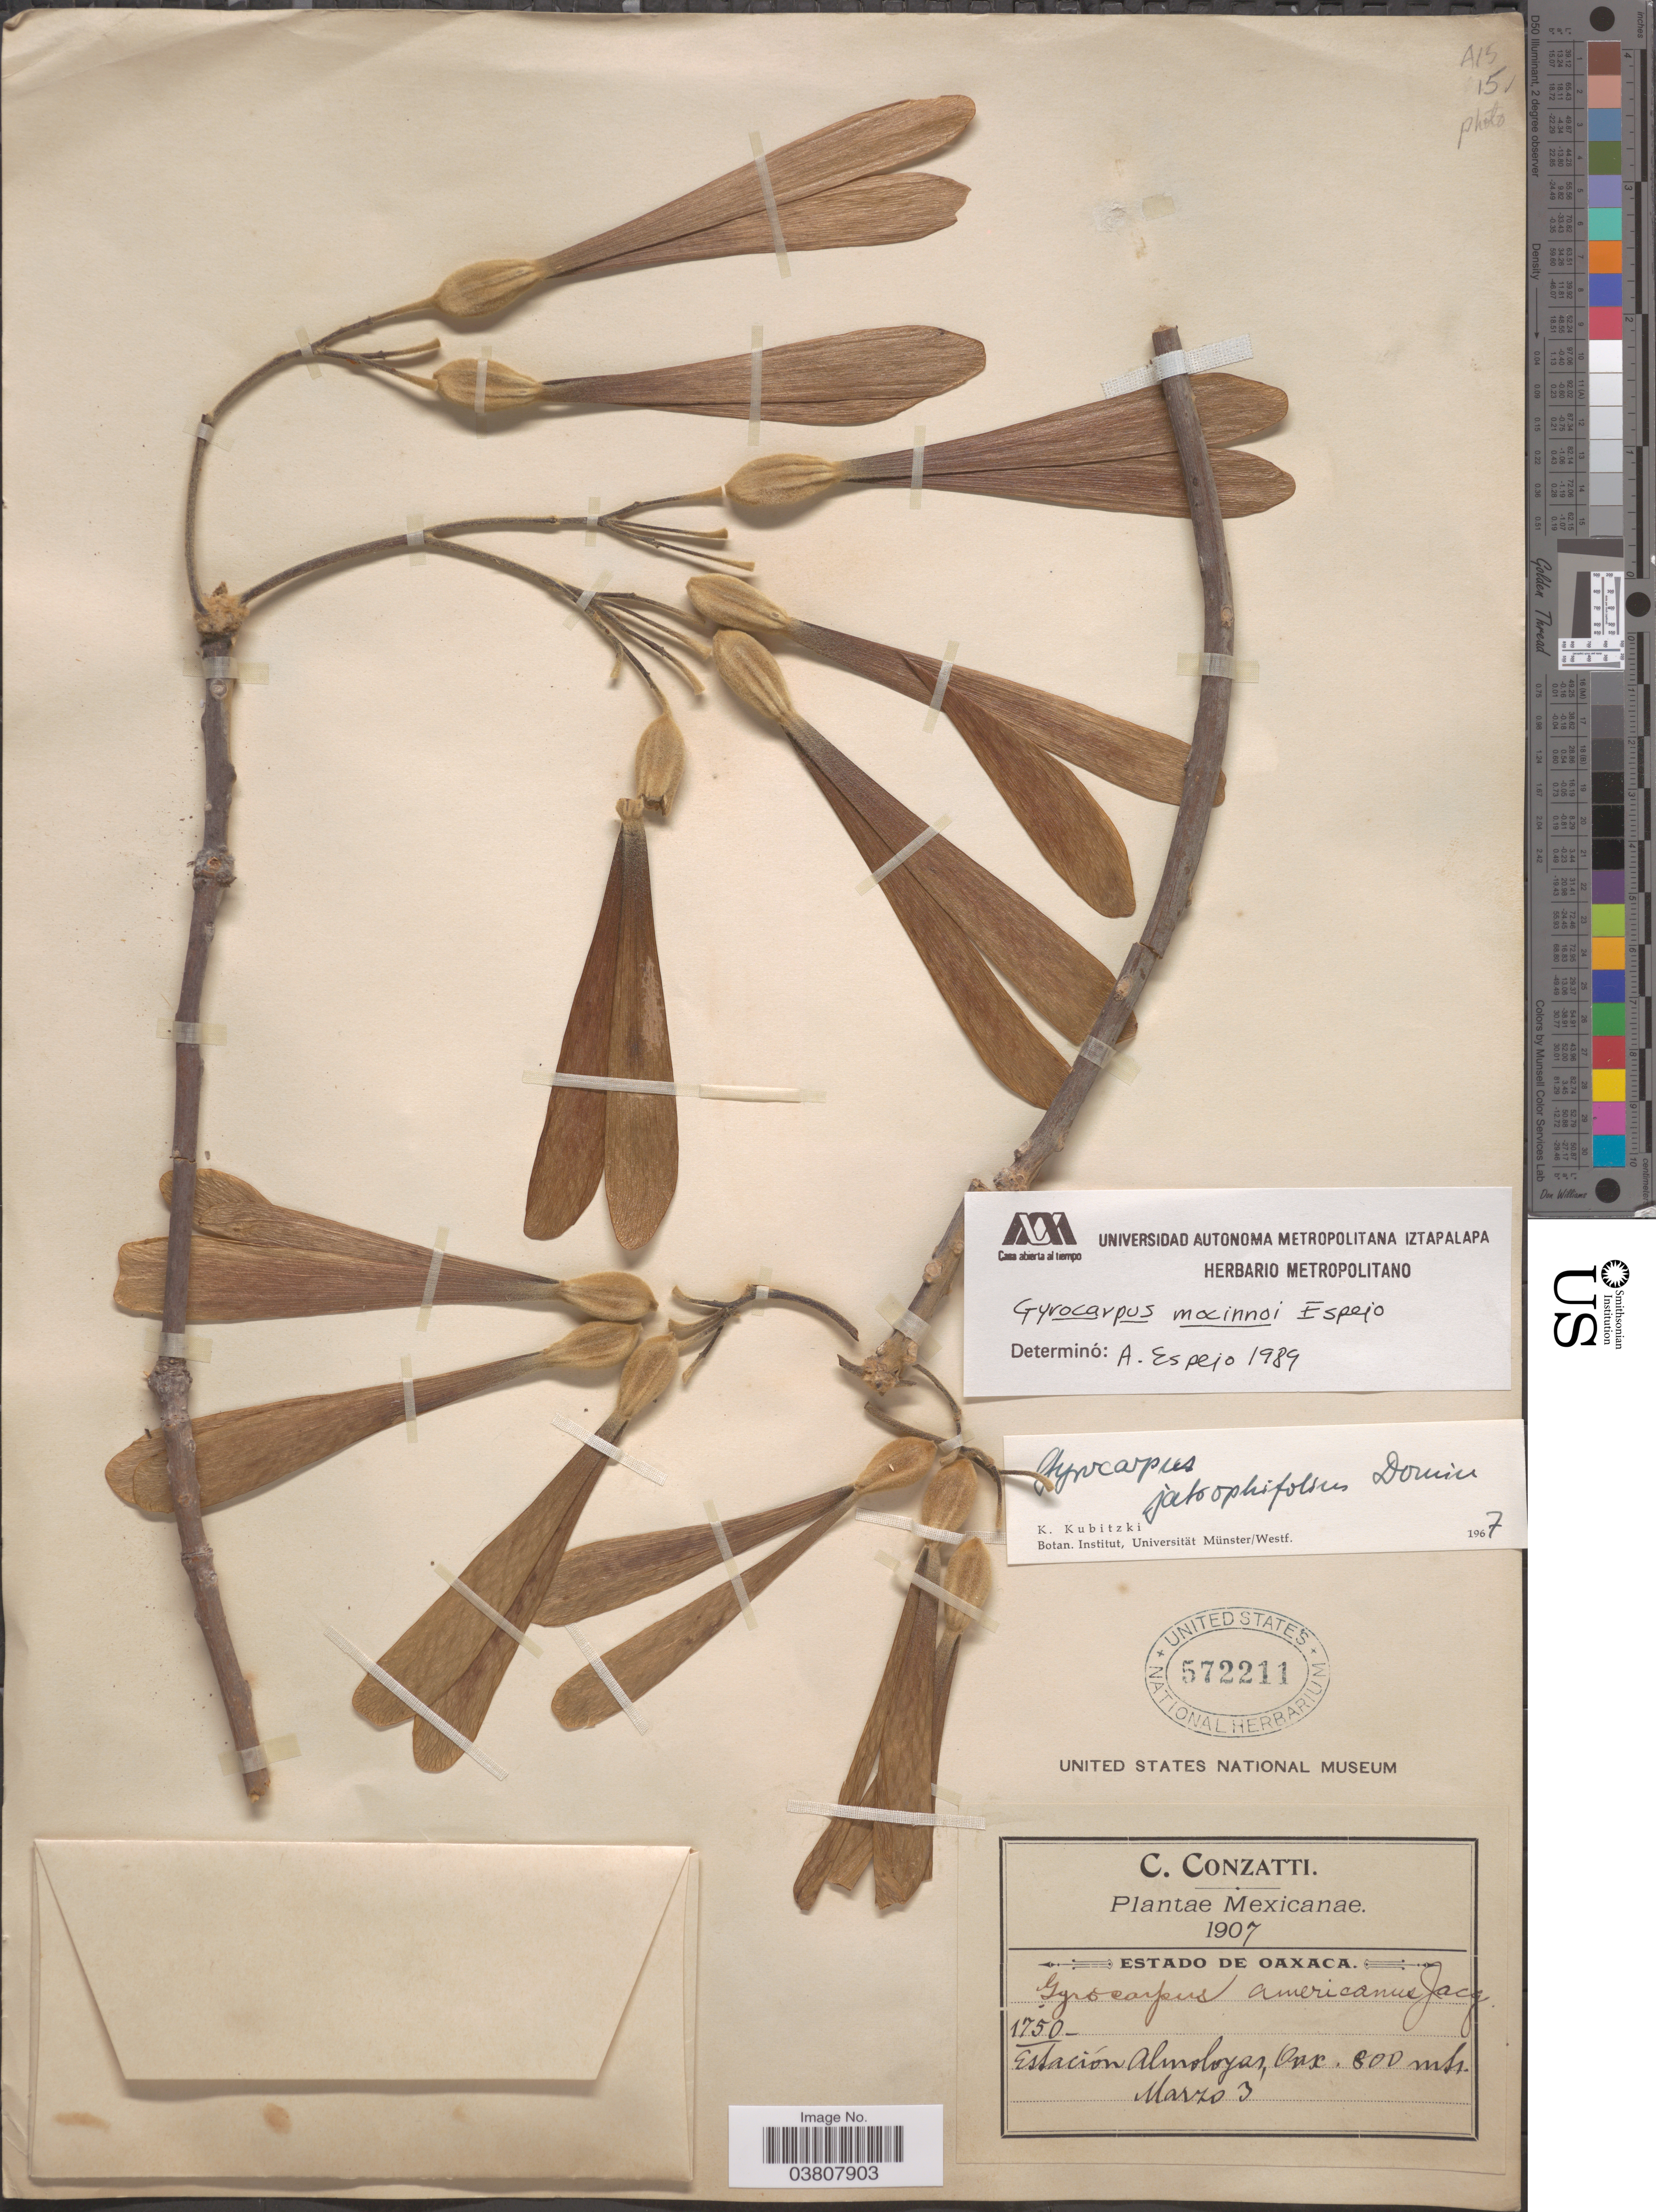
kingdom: Plantae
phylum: Tracheophyta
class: Magnoliopsida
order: Laurales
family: Hernandiaceae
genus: Gyrocarpus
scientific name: Gyrocarpus mocinoi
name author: Espejo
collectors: C. Conzatti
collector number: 1750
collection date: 1907-03-03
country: Mexico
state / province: Oaxaca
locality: Estación Almoloyas.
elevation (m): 800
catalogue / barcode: US 572211